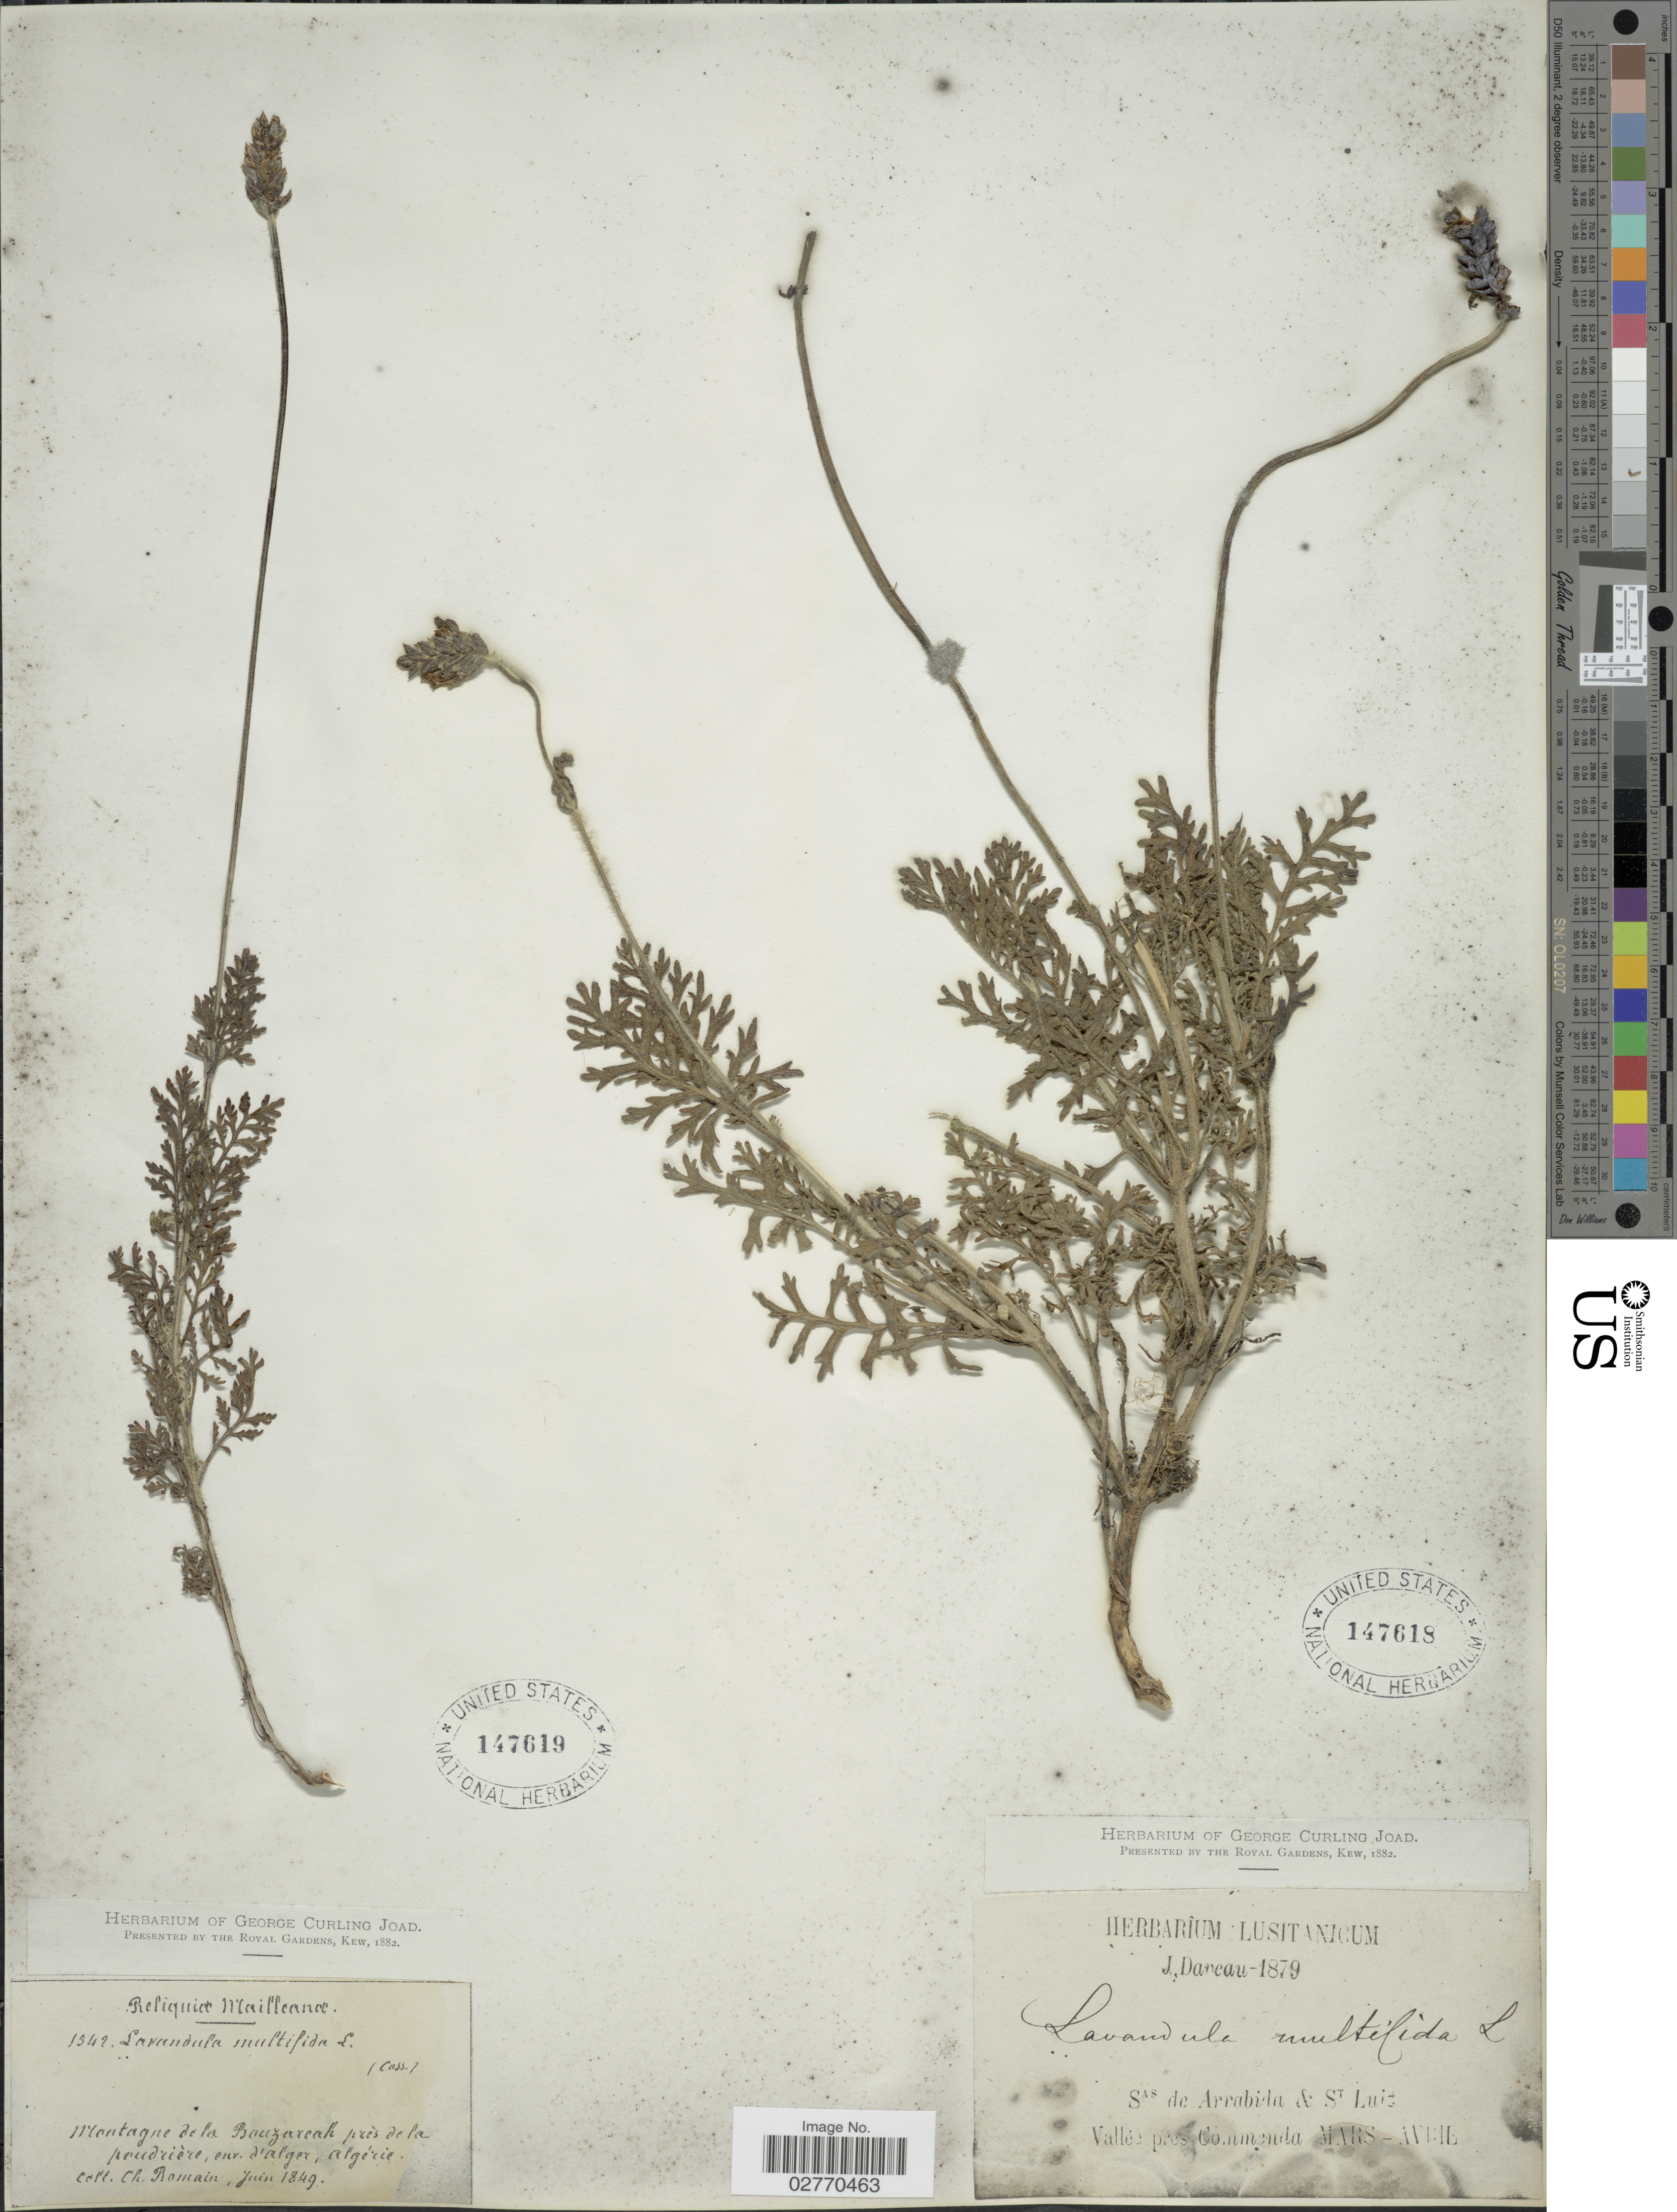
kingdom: Plantae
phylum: Tracheophyta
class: Magnoliopsida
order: Lamiales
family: Lamiaceae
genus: Lavandula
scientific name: Lavandula multifida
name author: L.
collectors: C. Romain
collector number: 1542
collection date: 1849-06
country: Algeria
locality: Montagne de la Bouzareah près de la poudrière, env. d'alger.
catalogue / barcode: US 147619